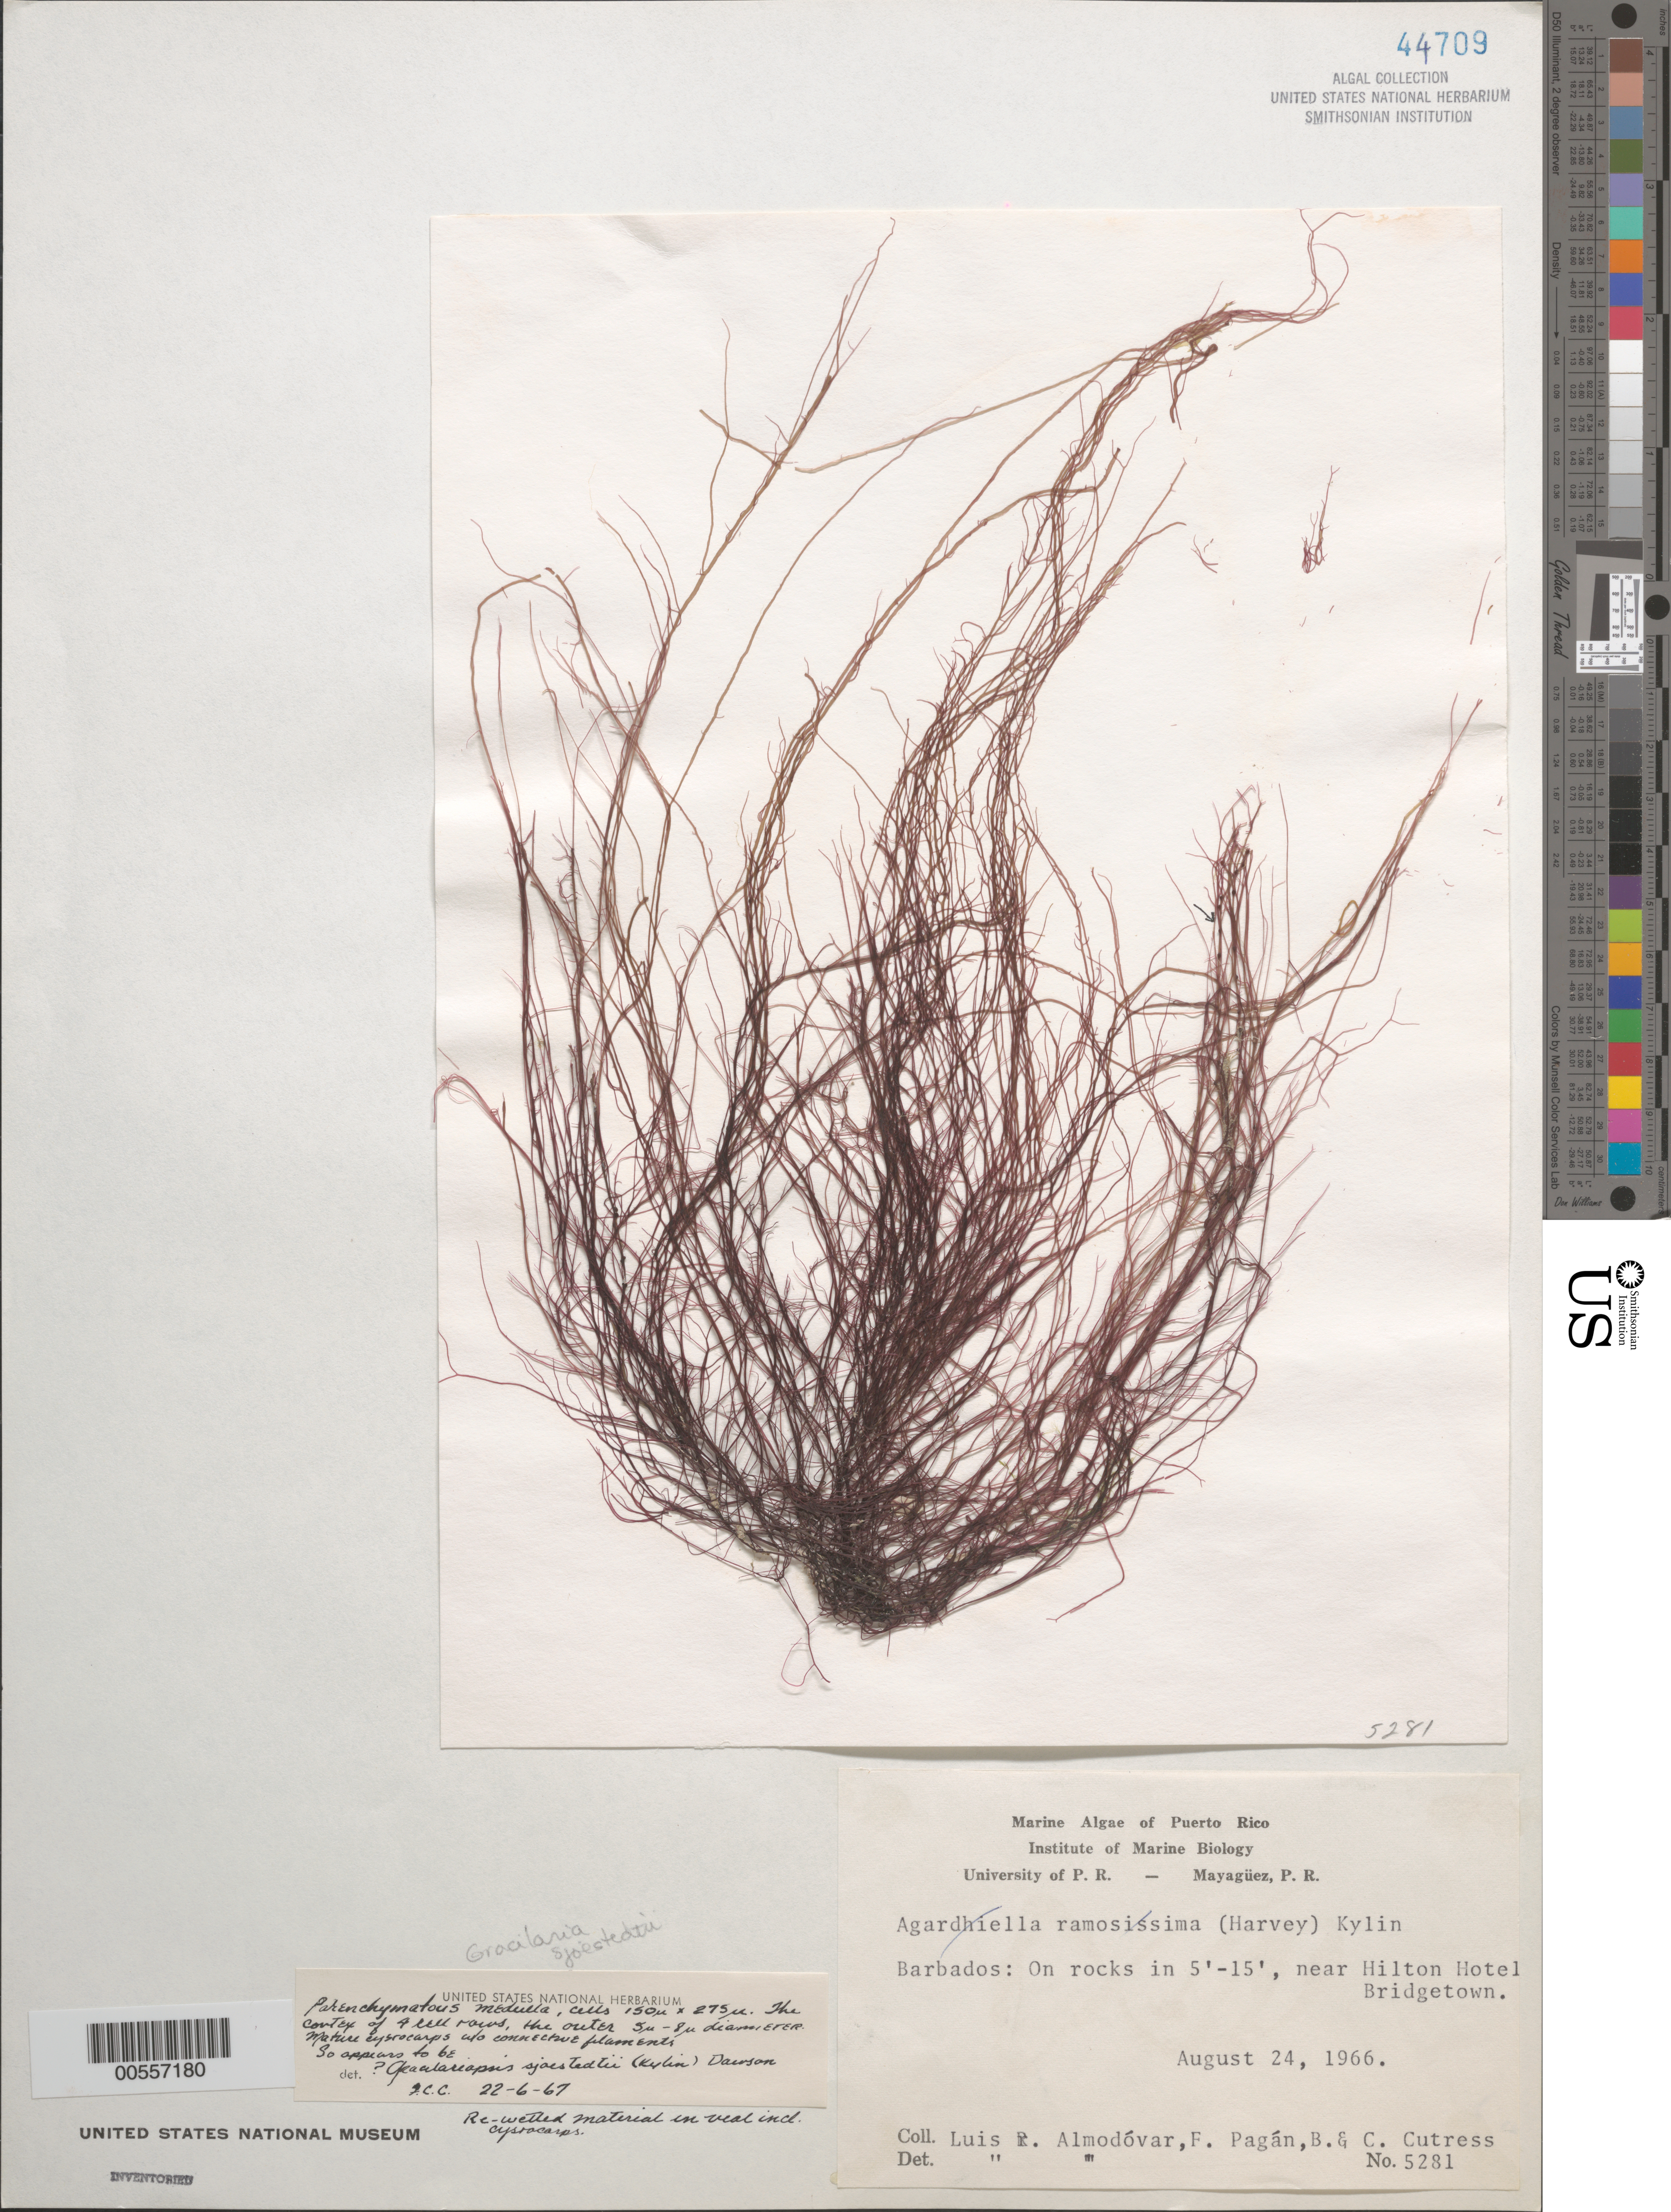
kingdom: Plantae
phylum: Rhodophyta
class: Florideophyceae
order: Gracilariales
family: Gracilariaceae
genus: Gracilariopsis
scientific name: Gracilariopsis andersonii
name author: (Grunow) E.Y. Dawson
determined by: Algae name updating Project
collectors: L. Almodovar, F. Pagan, B. Cutress & C. Cutress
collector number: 5281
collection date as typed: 24 Aug 1966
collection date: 1966-08-24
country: Barbados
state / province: Saint Michael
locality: Bridgetown, near Hilton Hotel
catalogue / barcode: US 44709